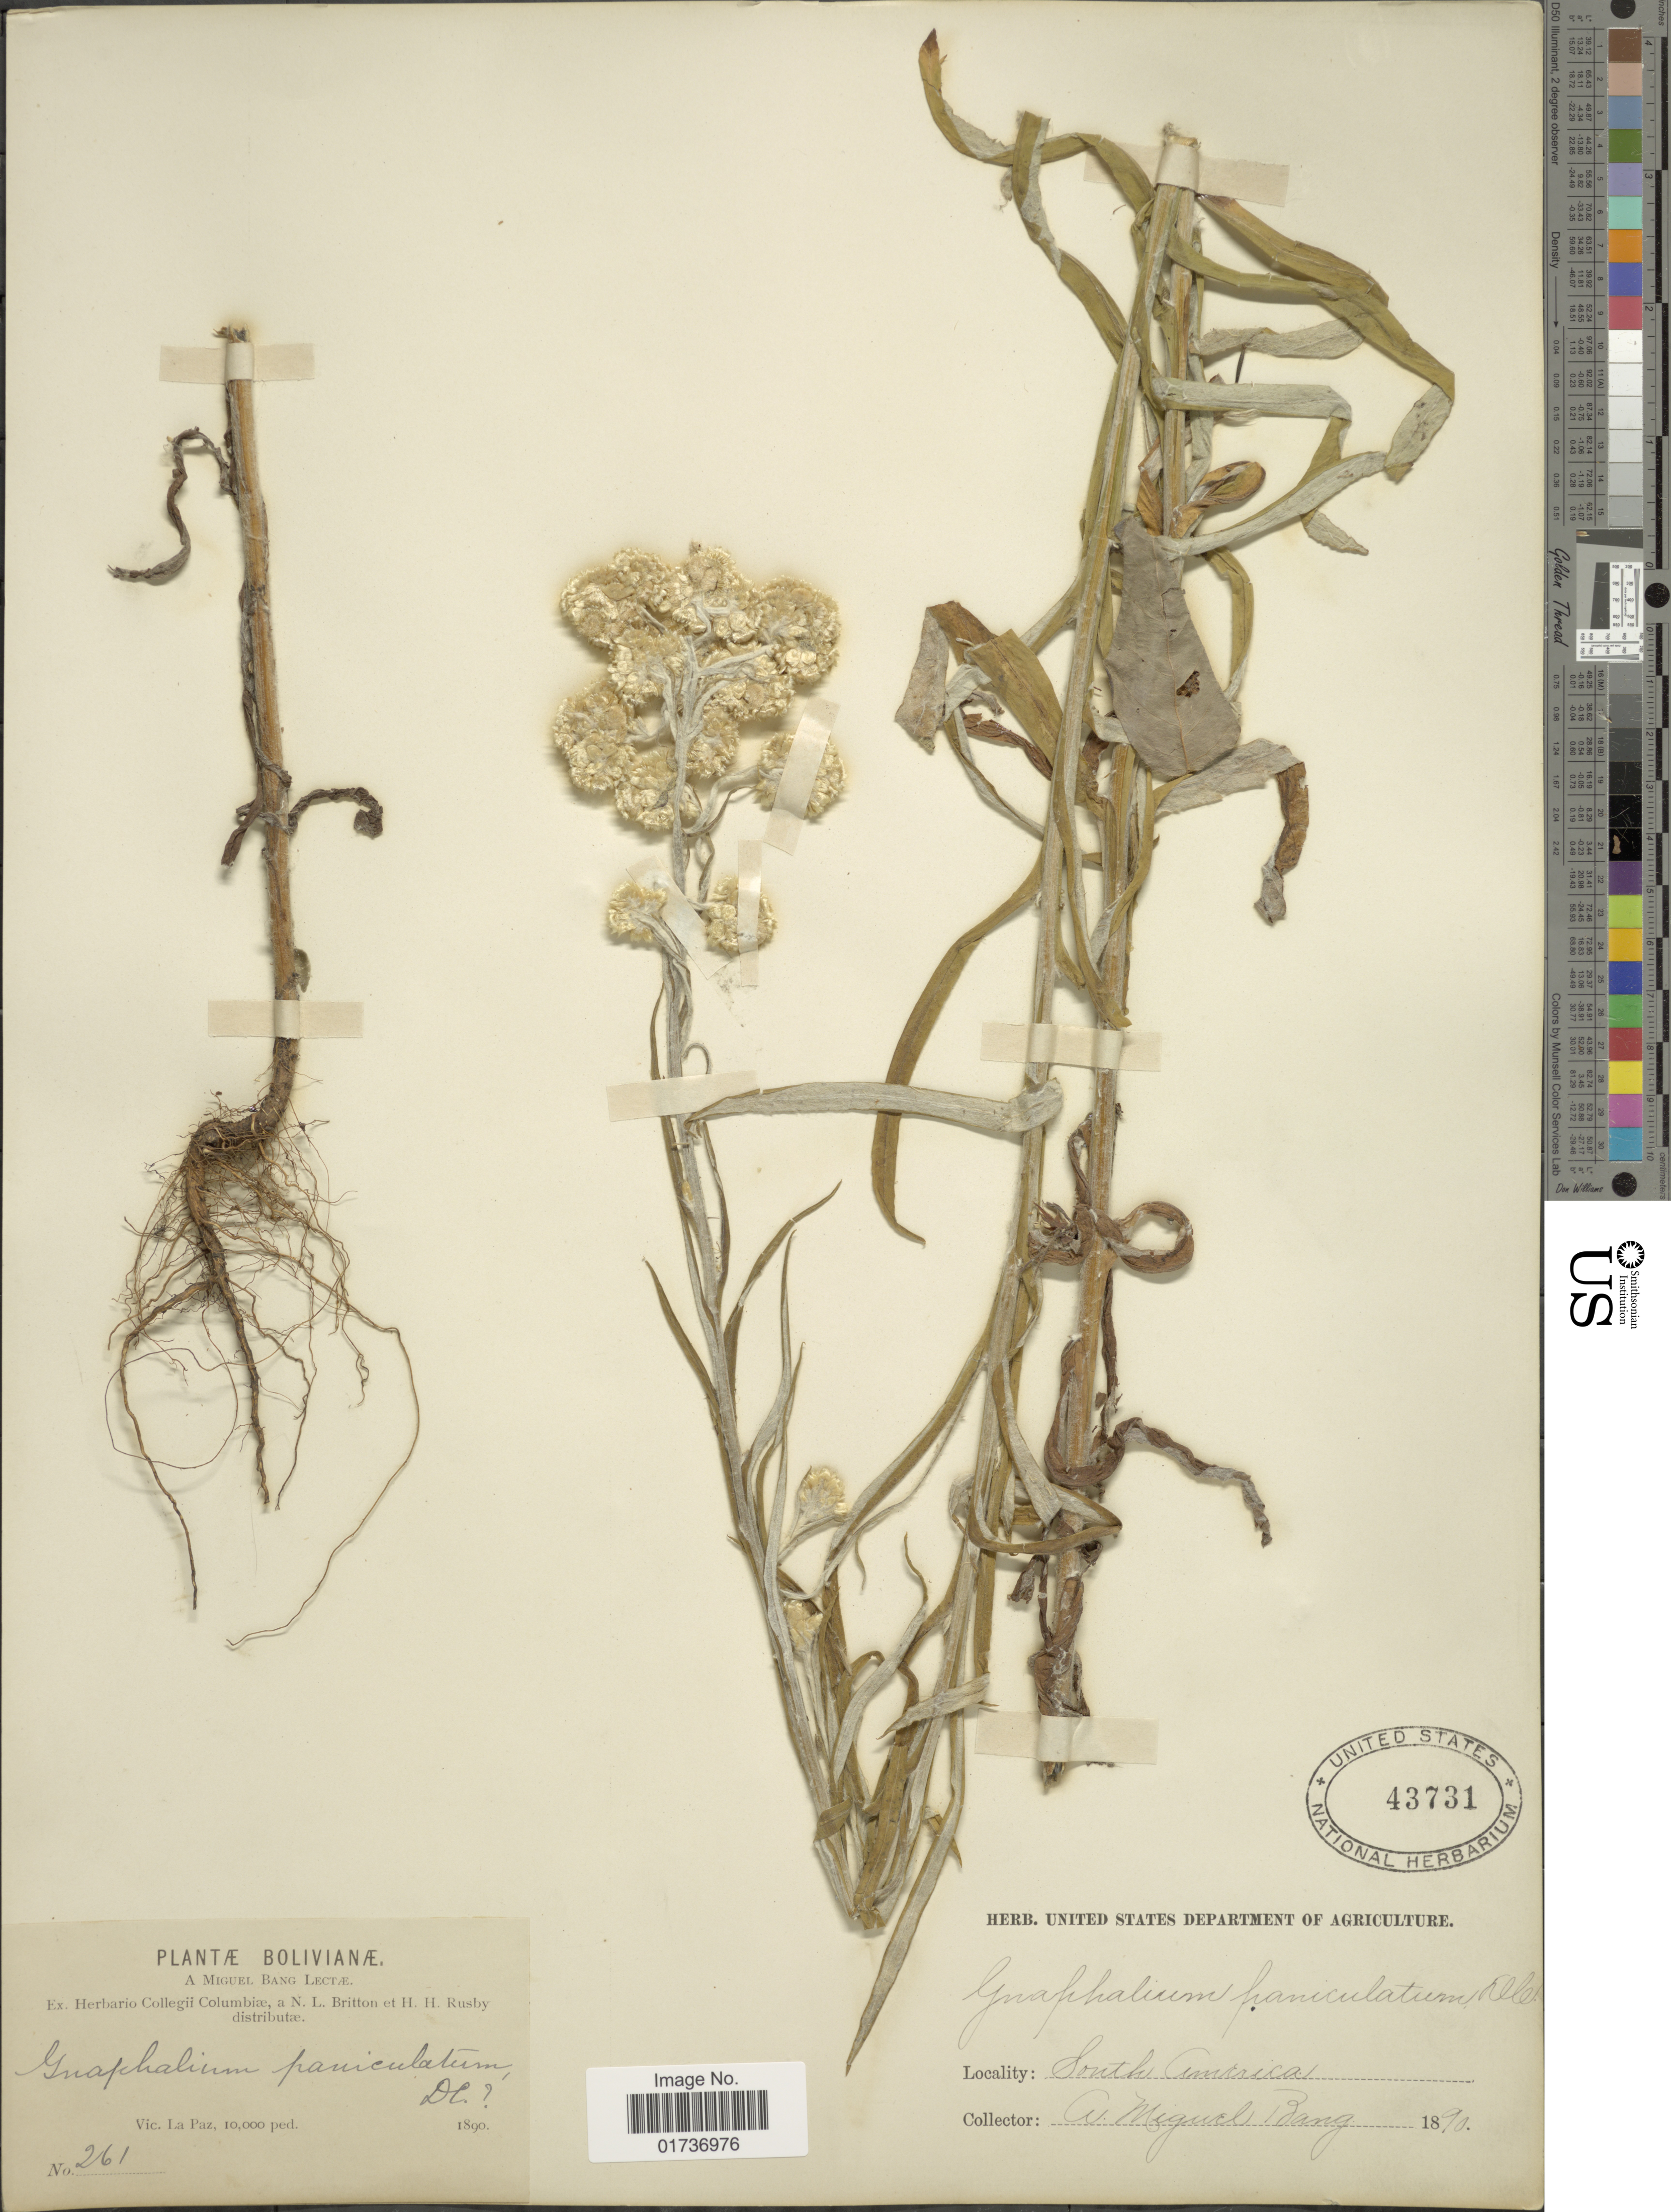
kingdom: Plantae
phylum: Tracheophyta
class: Magnoliopsida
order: Asterales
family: Asteraceae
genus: Gnaphalium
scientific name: Gnaphalium cheiranthifolium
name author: Bertero ex Lam.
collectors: M. Bang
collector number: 261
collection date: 1890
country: Bolivia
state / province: La Paz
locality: Vic La Paz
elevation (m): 3048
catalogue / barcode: US 43731